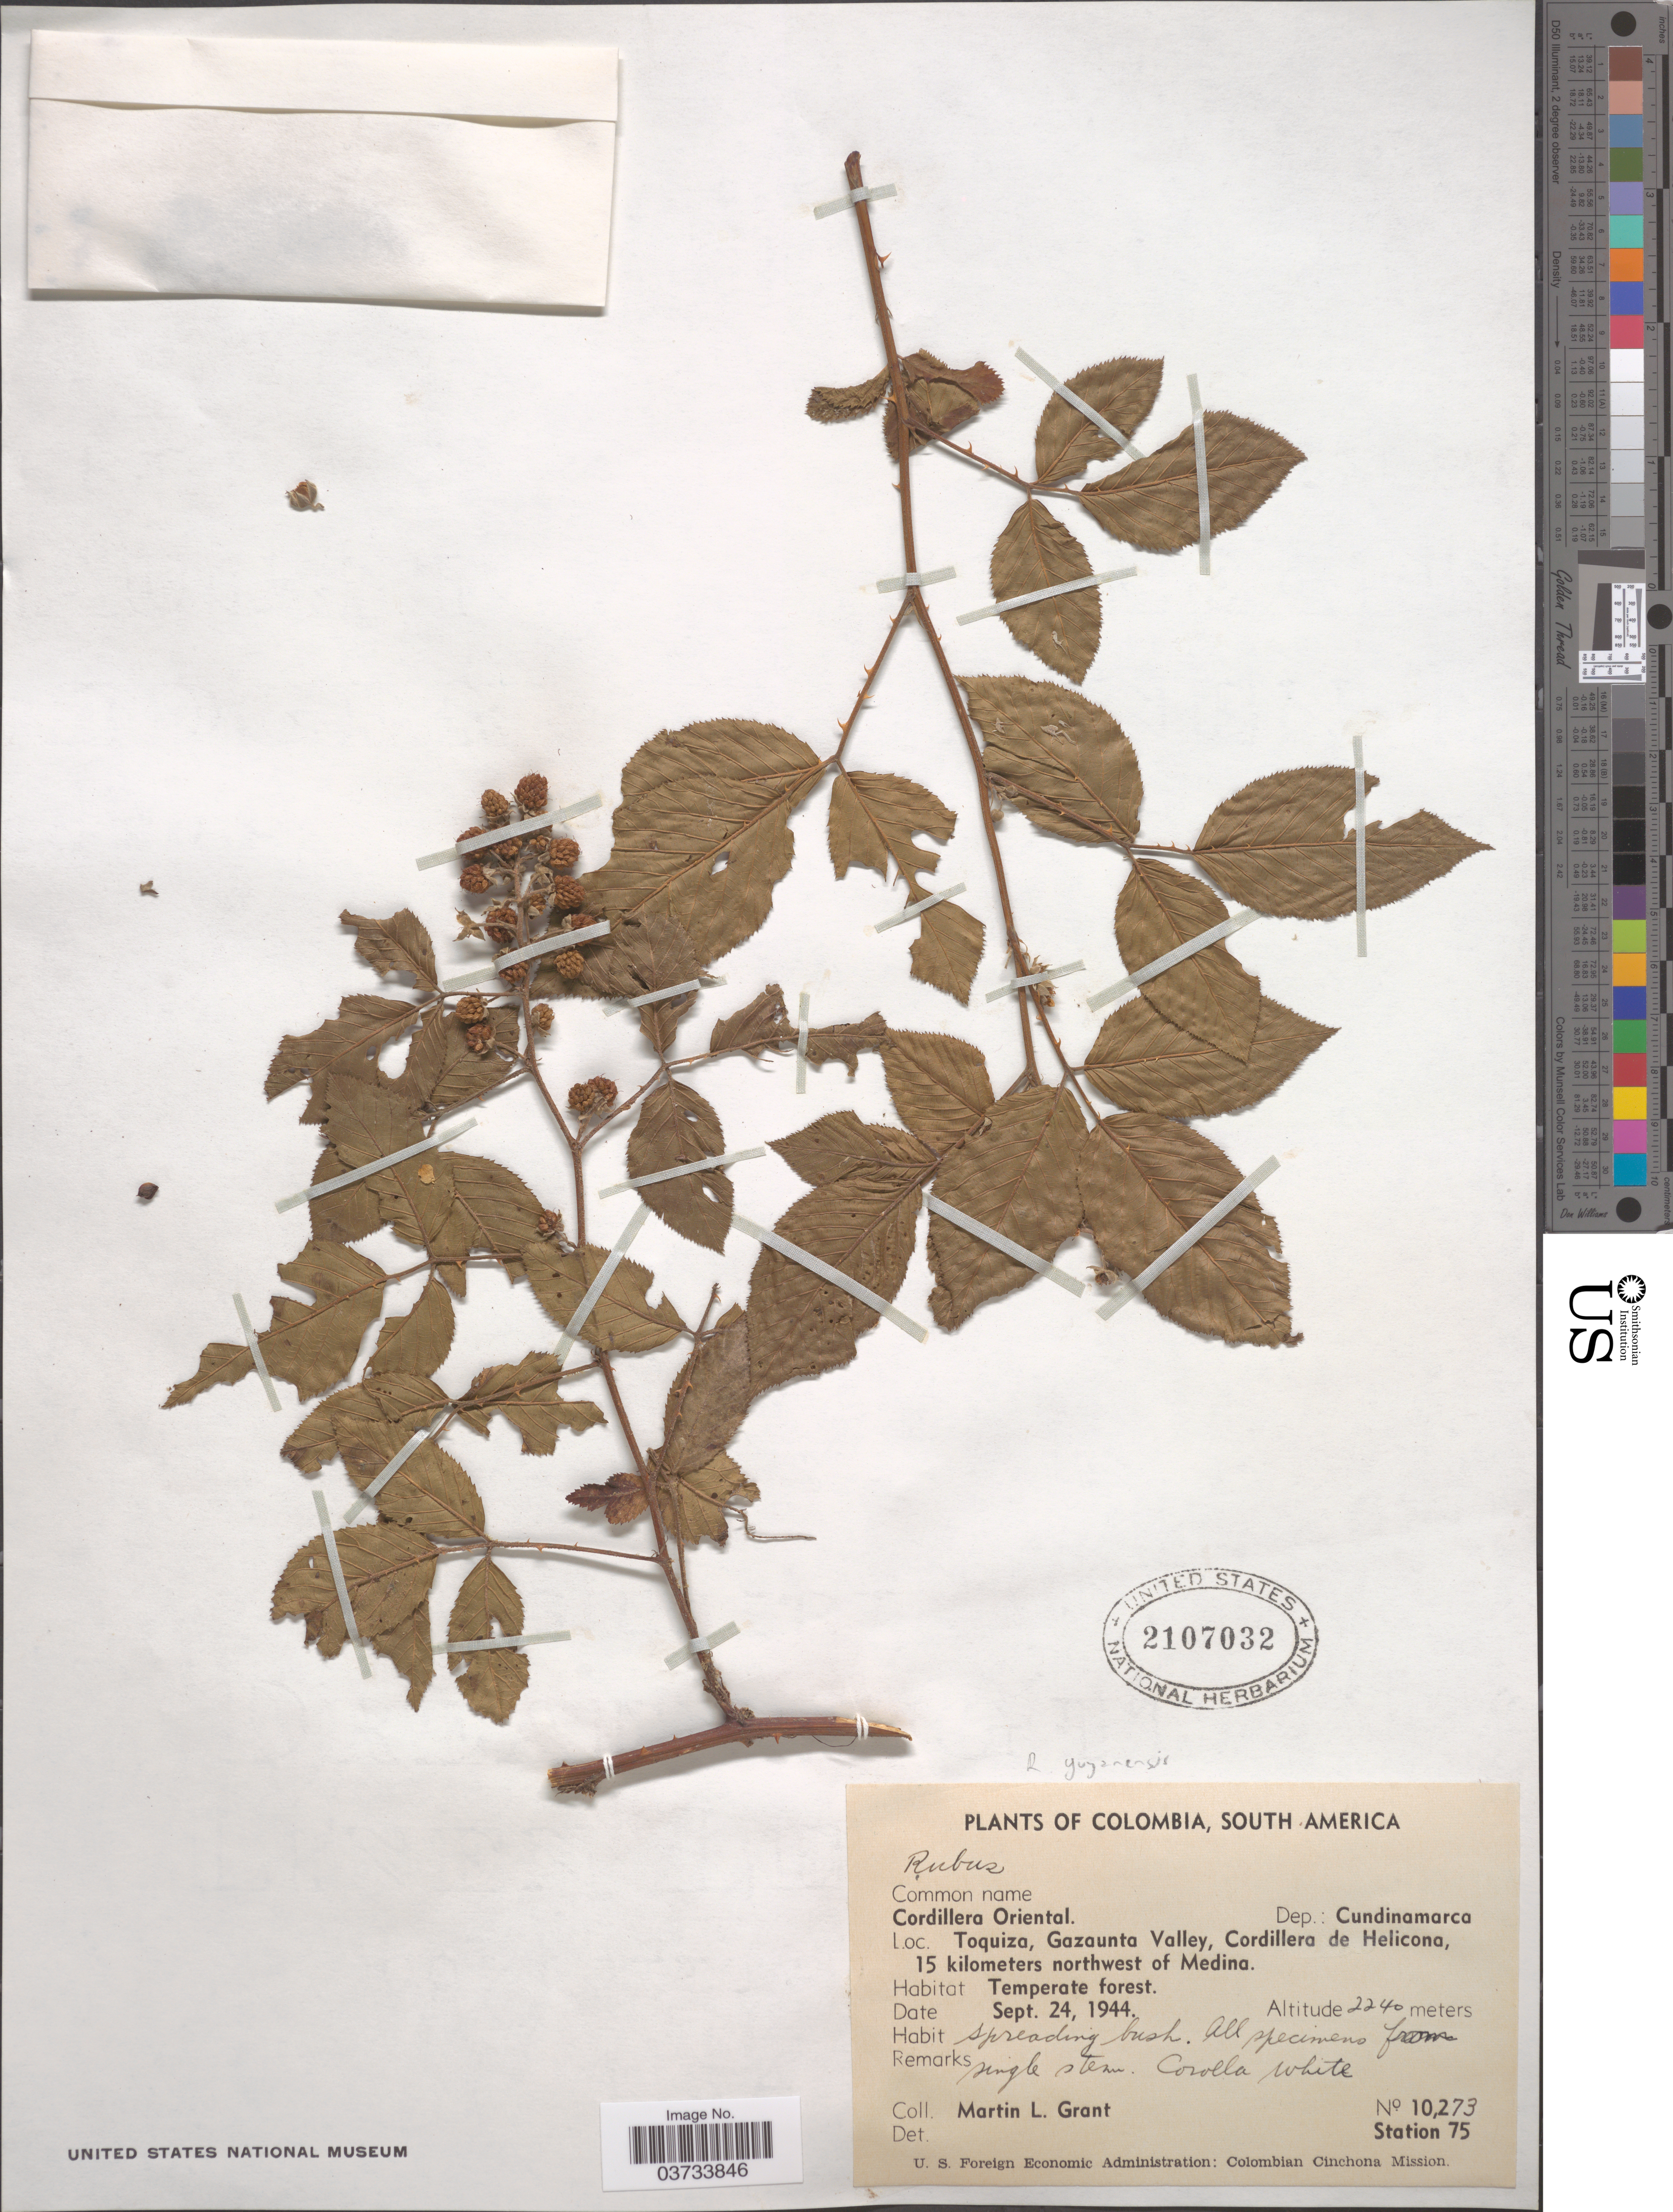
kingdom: Plantae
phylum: Tracheophyta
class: Magnoliopsida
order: Rosales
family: Rosaceae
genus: Rubus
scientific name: Rubus sp.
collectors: M. L. Grant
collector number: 10273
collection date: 1944-09-24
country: Colombia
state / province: Cundinamarca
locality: Cordillera Oriental. Dep.: Cundinamarca. Toquizo, Gazaunta Valley, Cordillera de Helicona, 15 kilometers northwest of Medina. Station 75.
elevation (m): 2240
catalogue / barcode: US 2107032